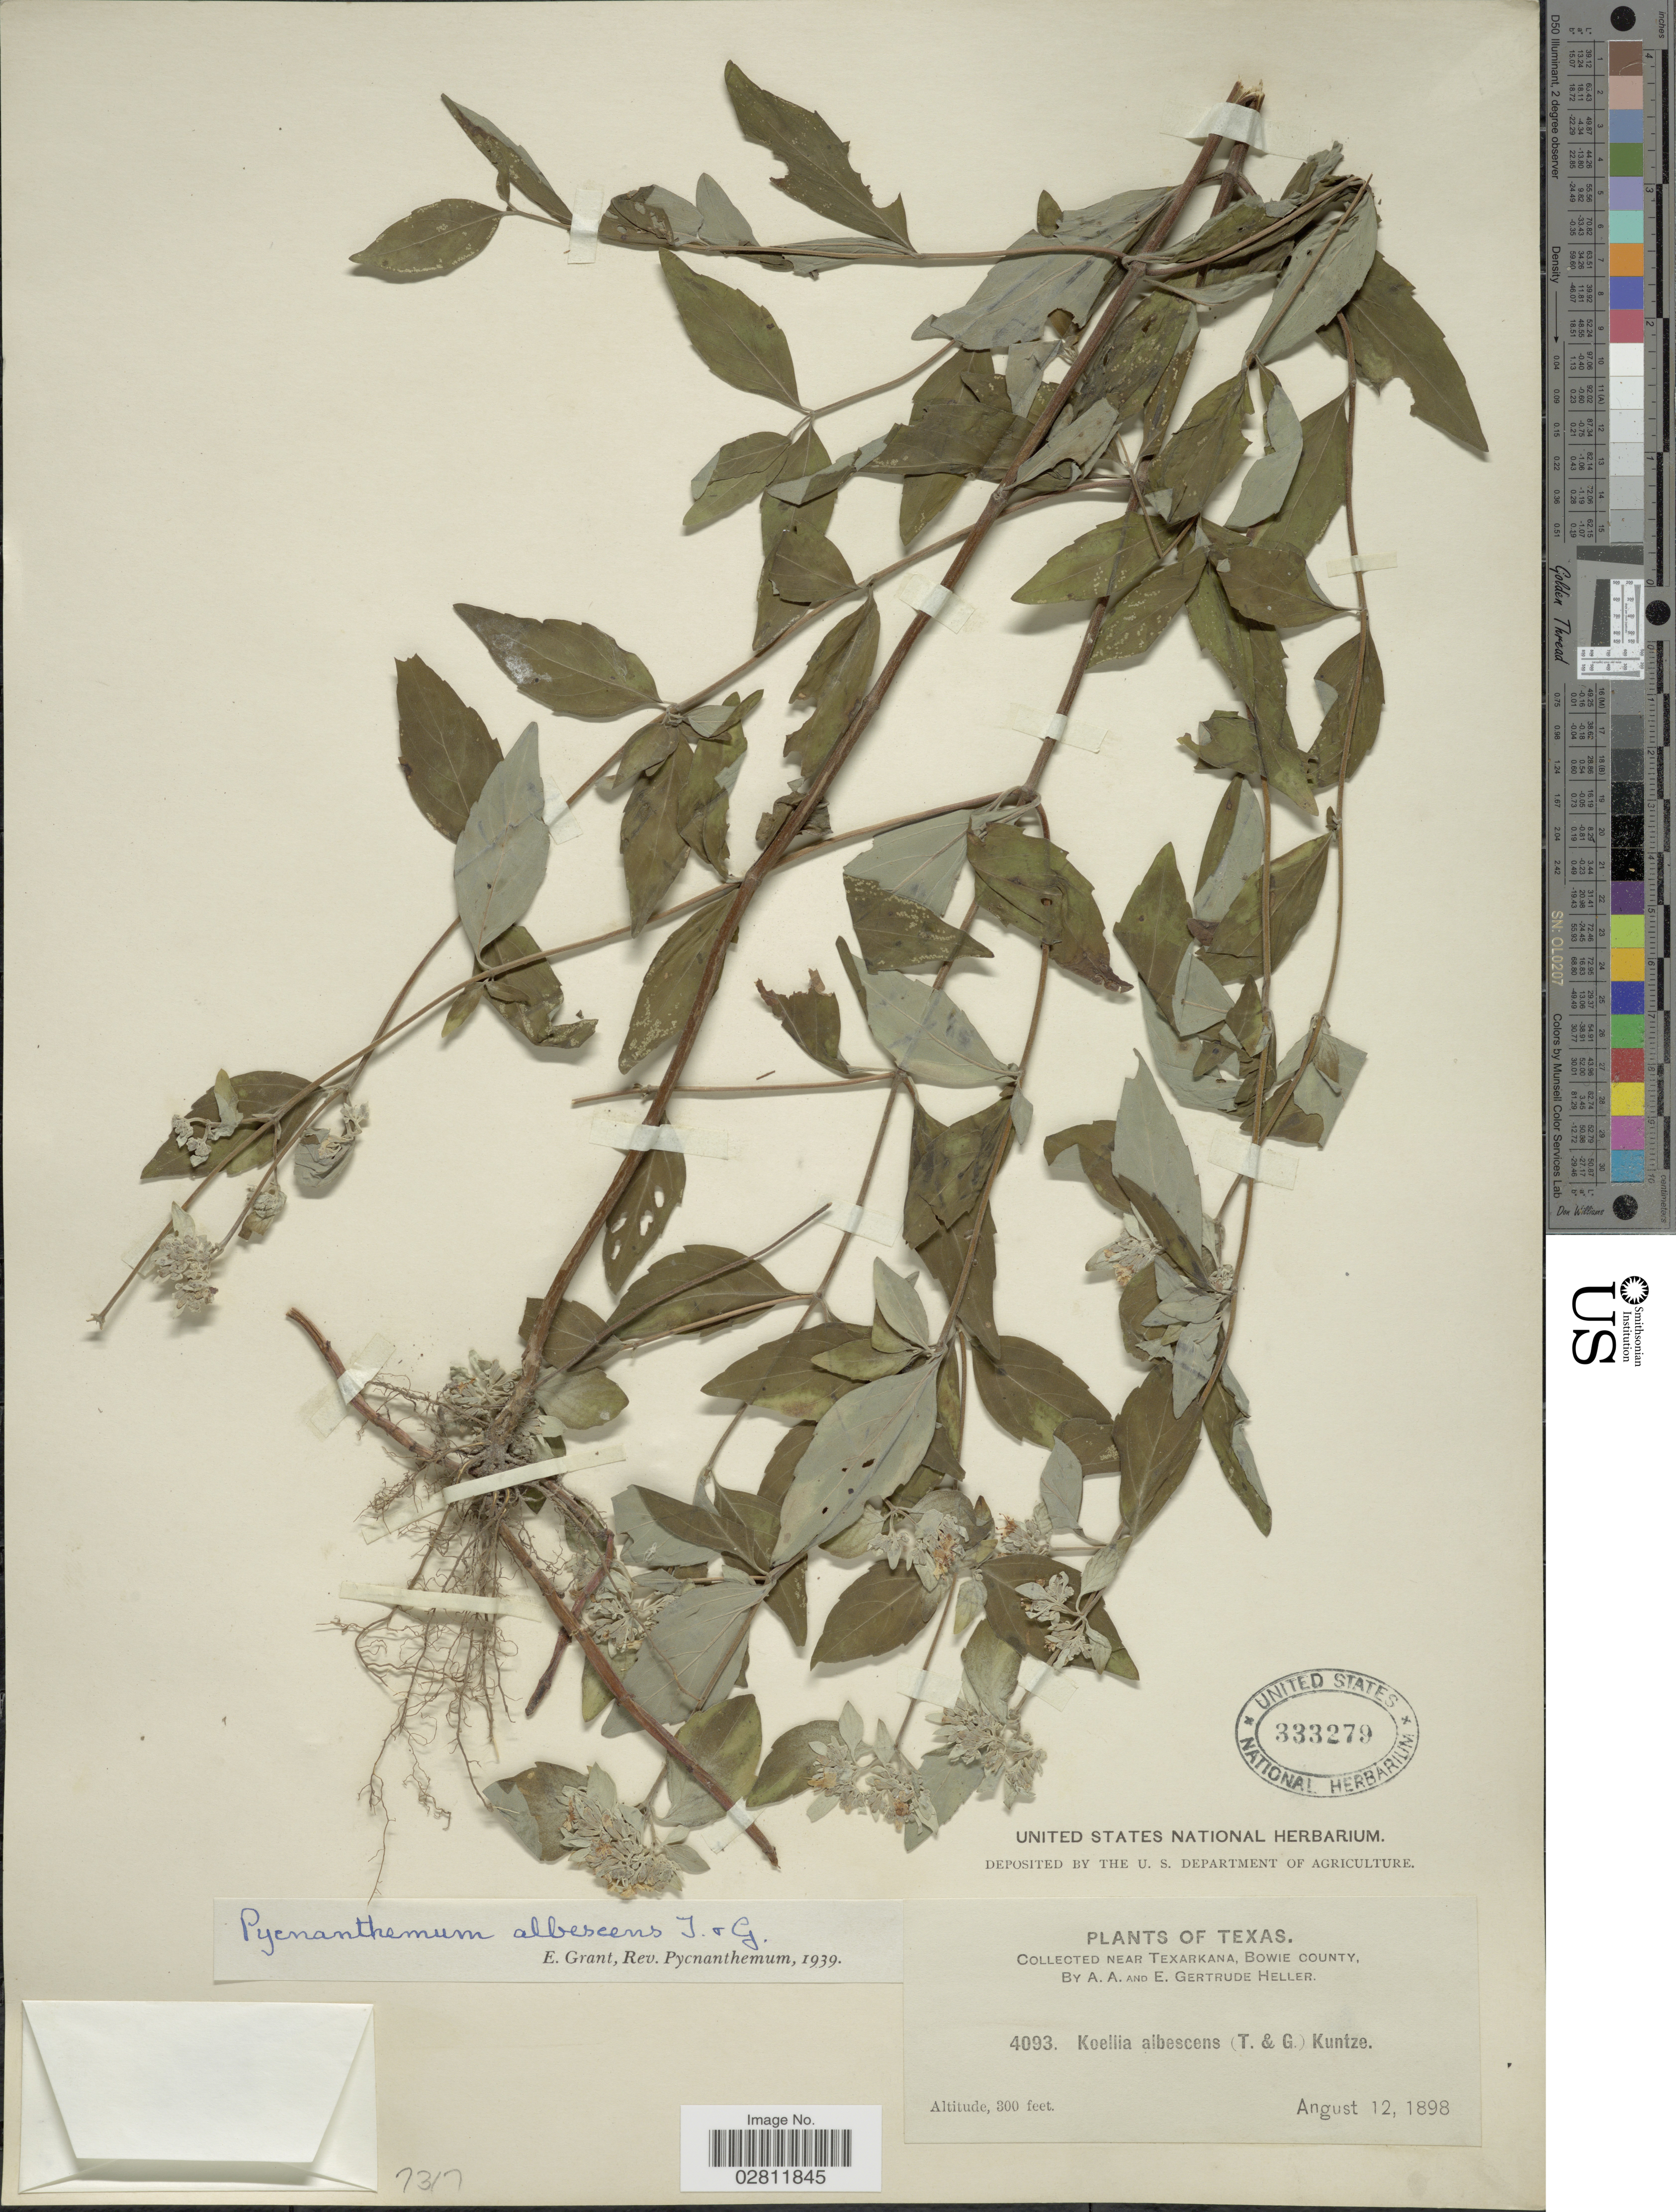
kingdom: Plantae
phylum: Tracheophyta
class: Magnoliopsida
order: Lamiales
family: Lamiaceae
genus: Pycnanthemum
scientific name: Pycnanthemum albescens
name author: Torr. & A. Gray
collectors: A. A. Heller & E. Gertrude Heller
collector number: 4093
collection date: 1898-08-12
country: United States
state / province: Texas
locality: Near Texarkana, Bowie County.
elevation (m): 91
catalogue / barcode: US 333279